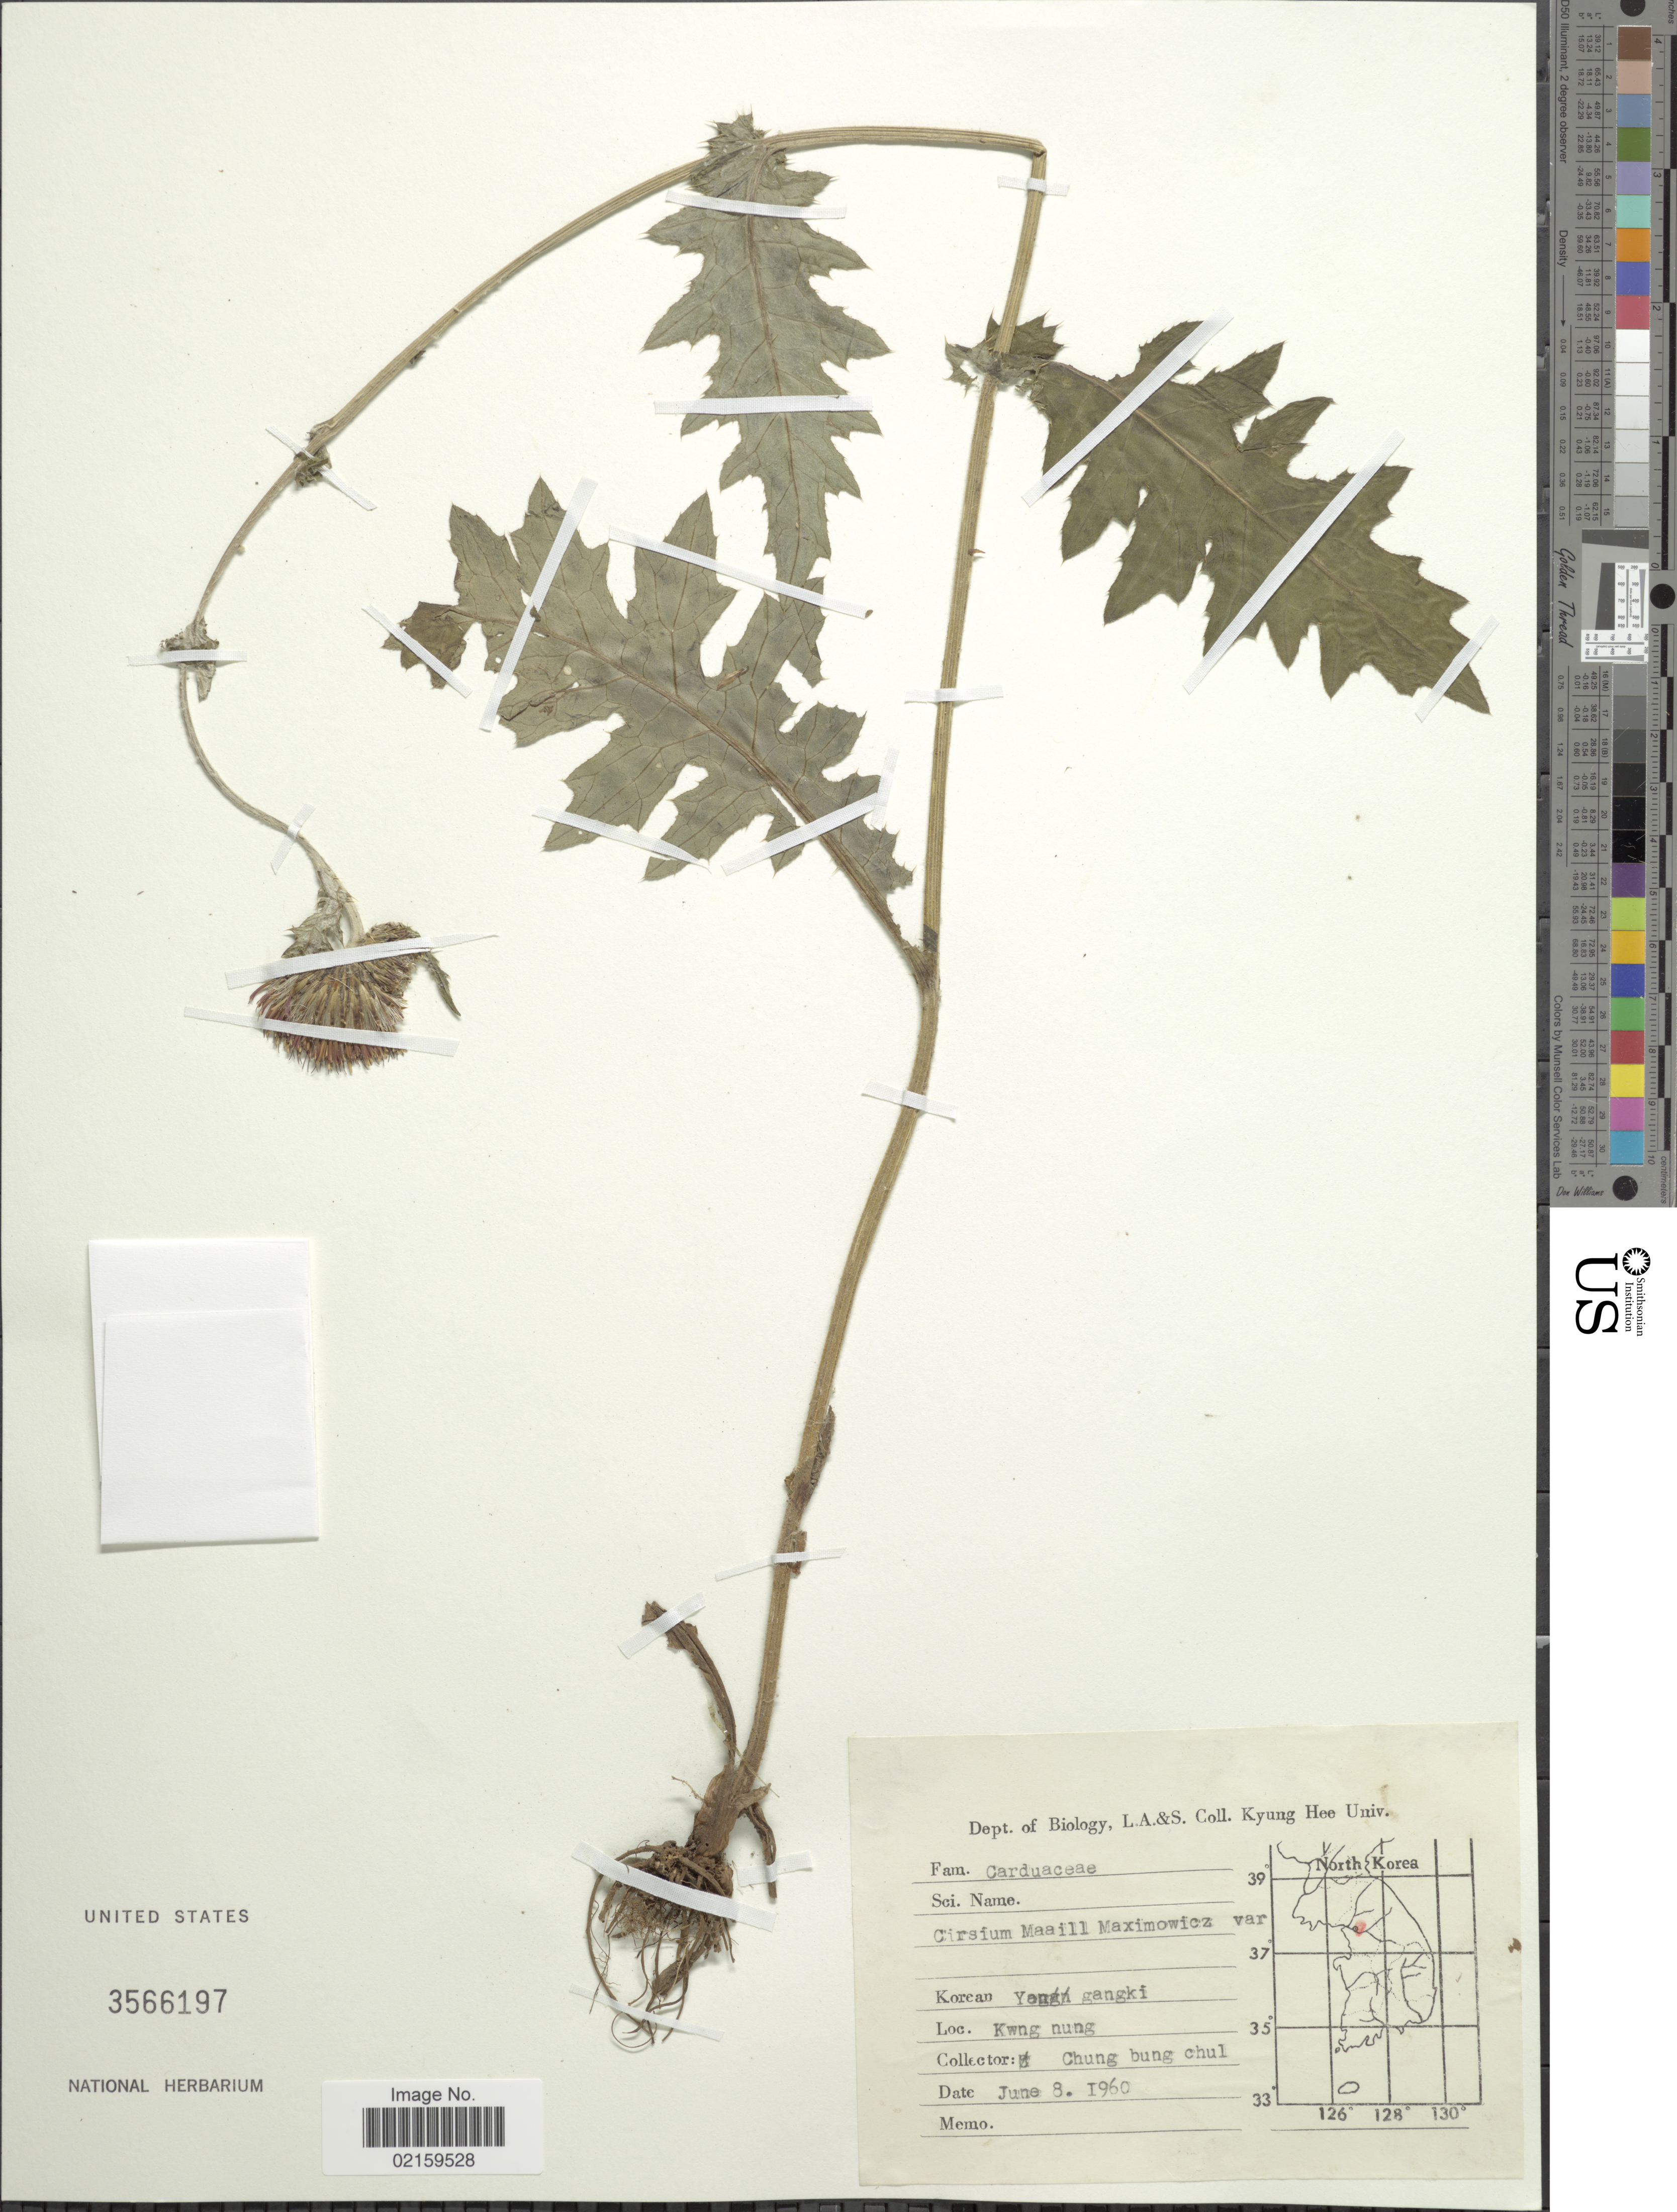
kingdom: Plantae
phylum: Tracheophyta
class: Magnoliopsida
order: Asterales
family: Asteraceae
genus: Cirsium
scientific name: Cirsium sp.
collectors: C. Chul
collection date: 1960-06-08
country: South Korea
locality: Kwng nung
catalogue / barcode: US 3566197